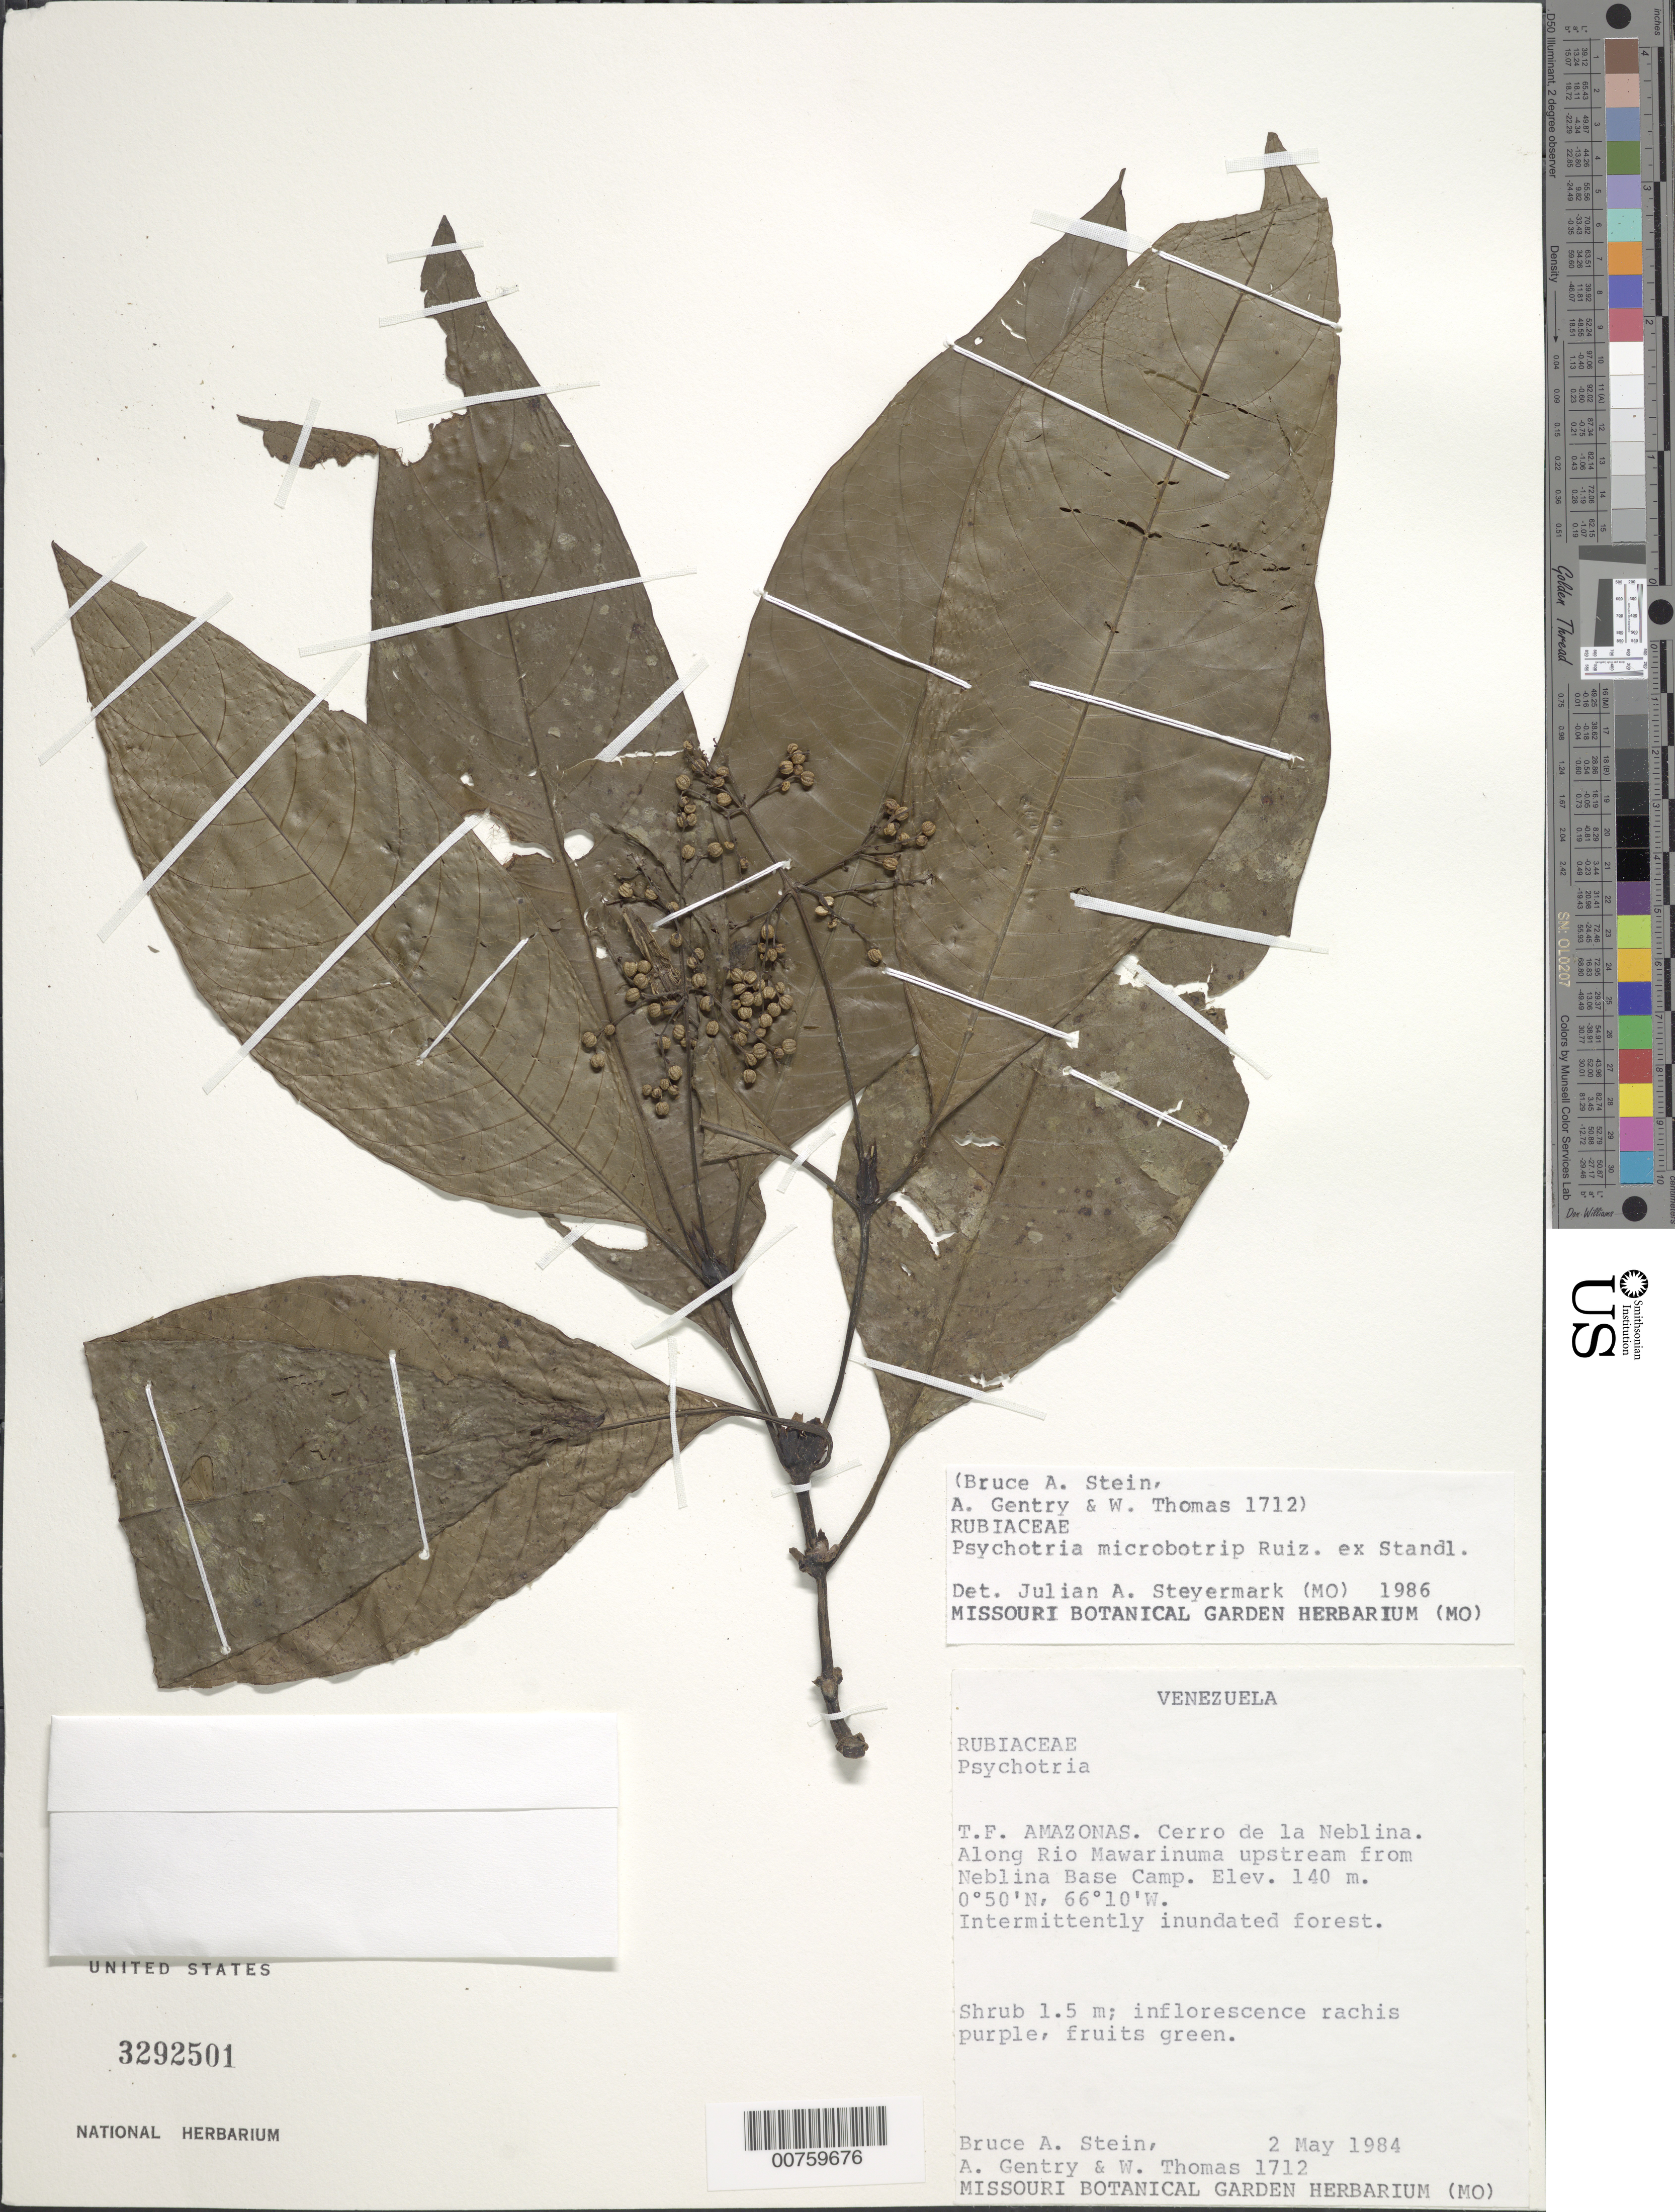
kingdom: Plantae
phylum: Tracheophyta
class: Magnoliopsida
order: Gentianales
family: Rubiaceae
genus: Psychotria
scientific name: Psychotria microbotrys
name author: Ruiz ex Standl.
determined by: Steyermark, Julian A., (VEN)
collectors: B. A. Stein, A. H. Gentry & W. Thomas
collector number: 1712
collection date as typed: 2-May-84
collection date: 1984-05-02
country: Venezuela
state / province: Amazonas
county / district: Río Negro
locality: Cerro de la Neblina, Río Mawarinuma, upstream from Neblina Base Camp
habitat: Intermittently inundated forest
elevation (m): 140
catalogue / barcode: US 3292501